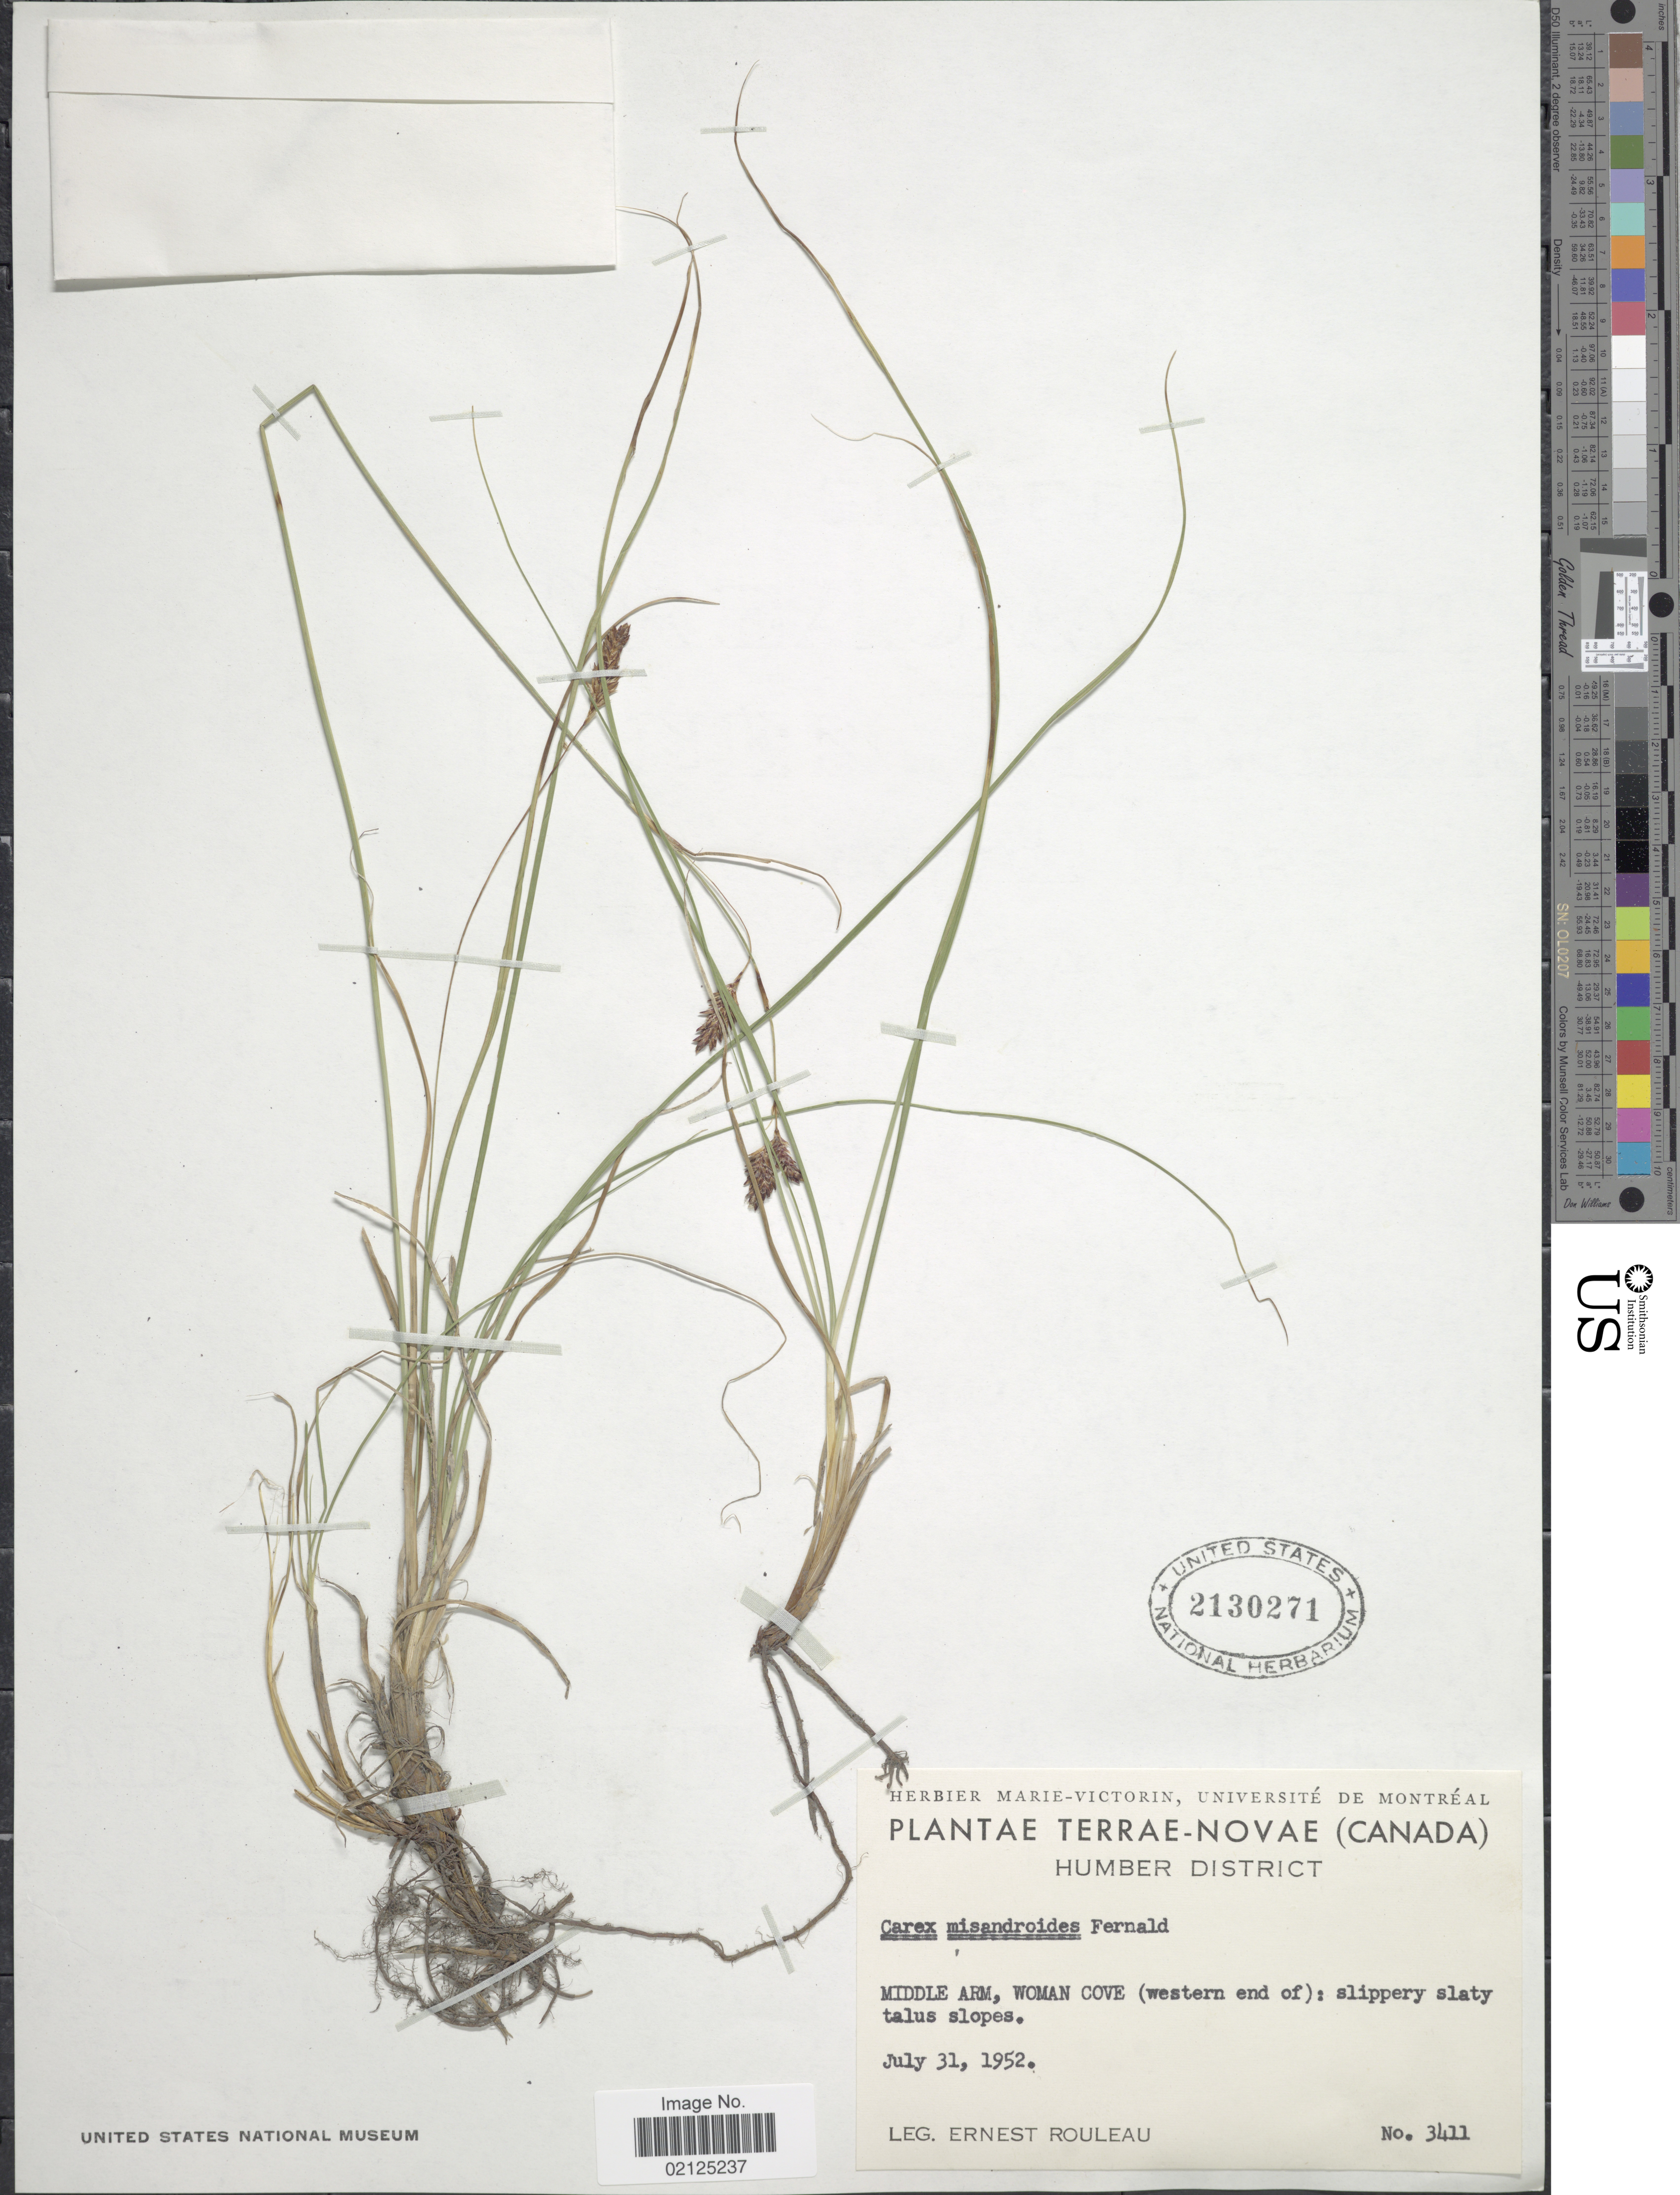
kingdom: Plantae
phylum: Tracheophyta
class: Liliopsida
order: Poales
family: Cyperaceae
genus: Carex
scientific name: Carex misandroides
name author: Fernald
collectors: E. Rouleau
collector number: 3411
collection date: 1952-07-31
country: Canada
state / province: Newfoundland and Labrador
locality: Terrae-Novae, Humber District, Middle Arm, Woman Coe (western end of): slippery slaty talus slopes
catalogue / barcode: US 2130271